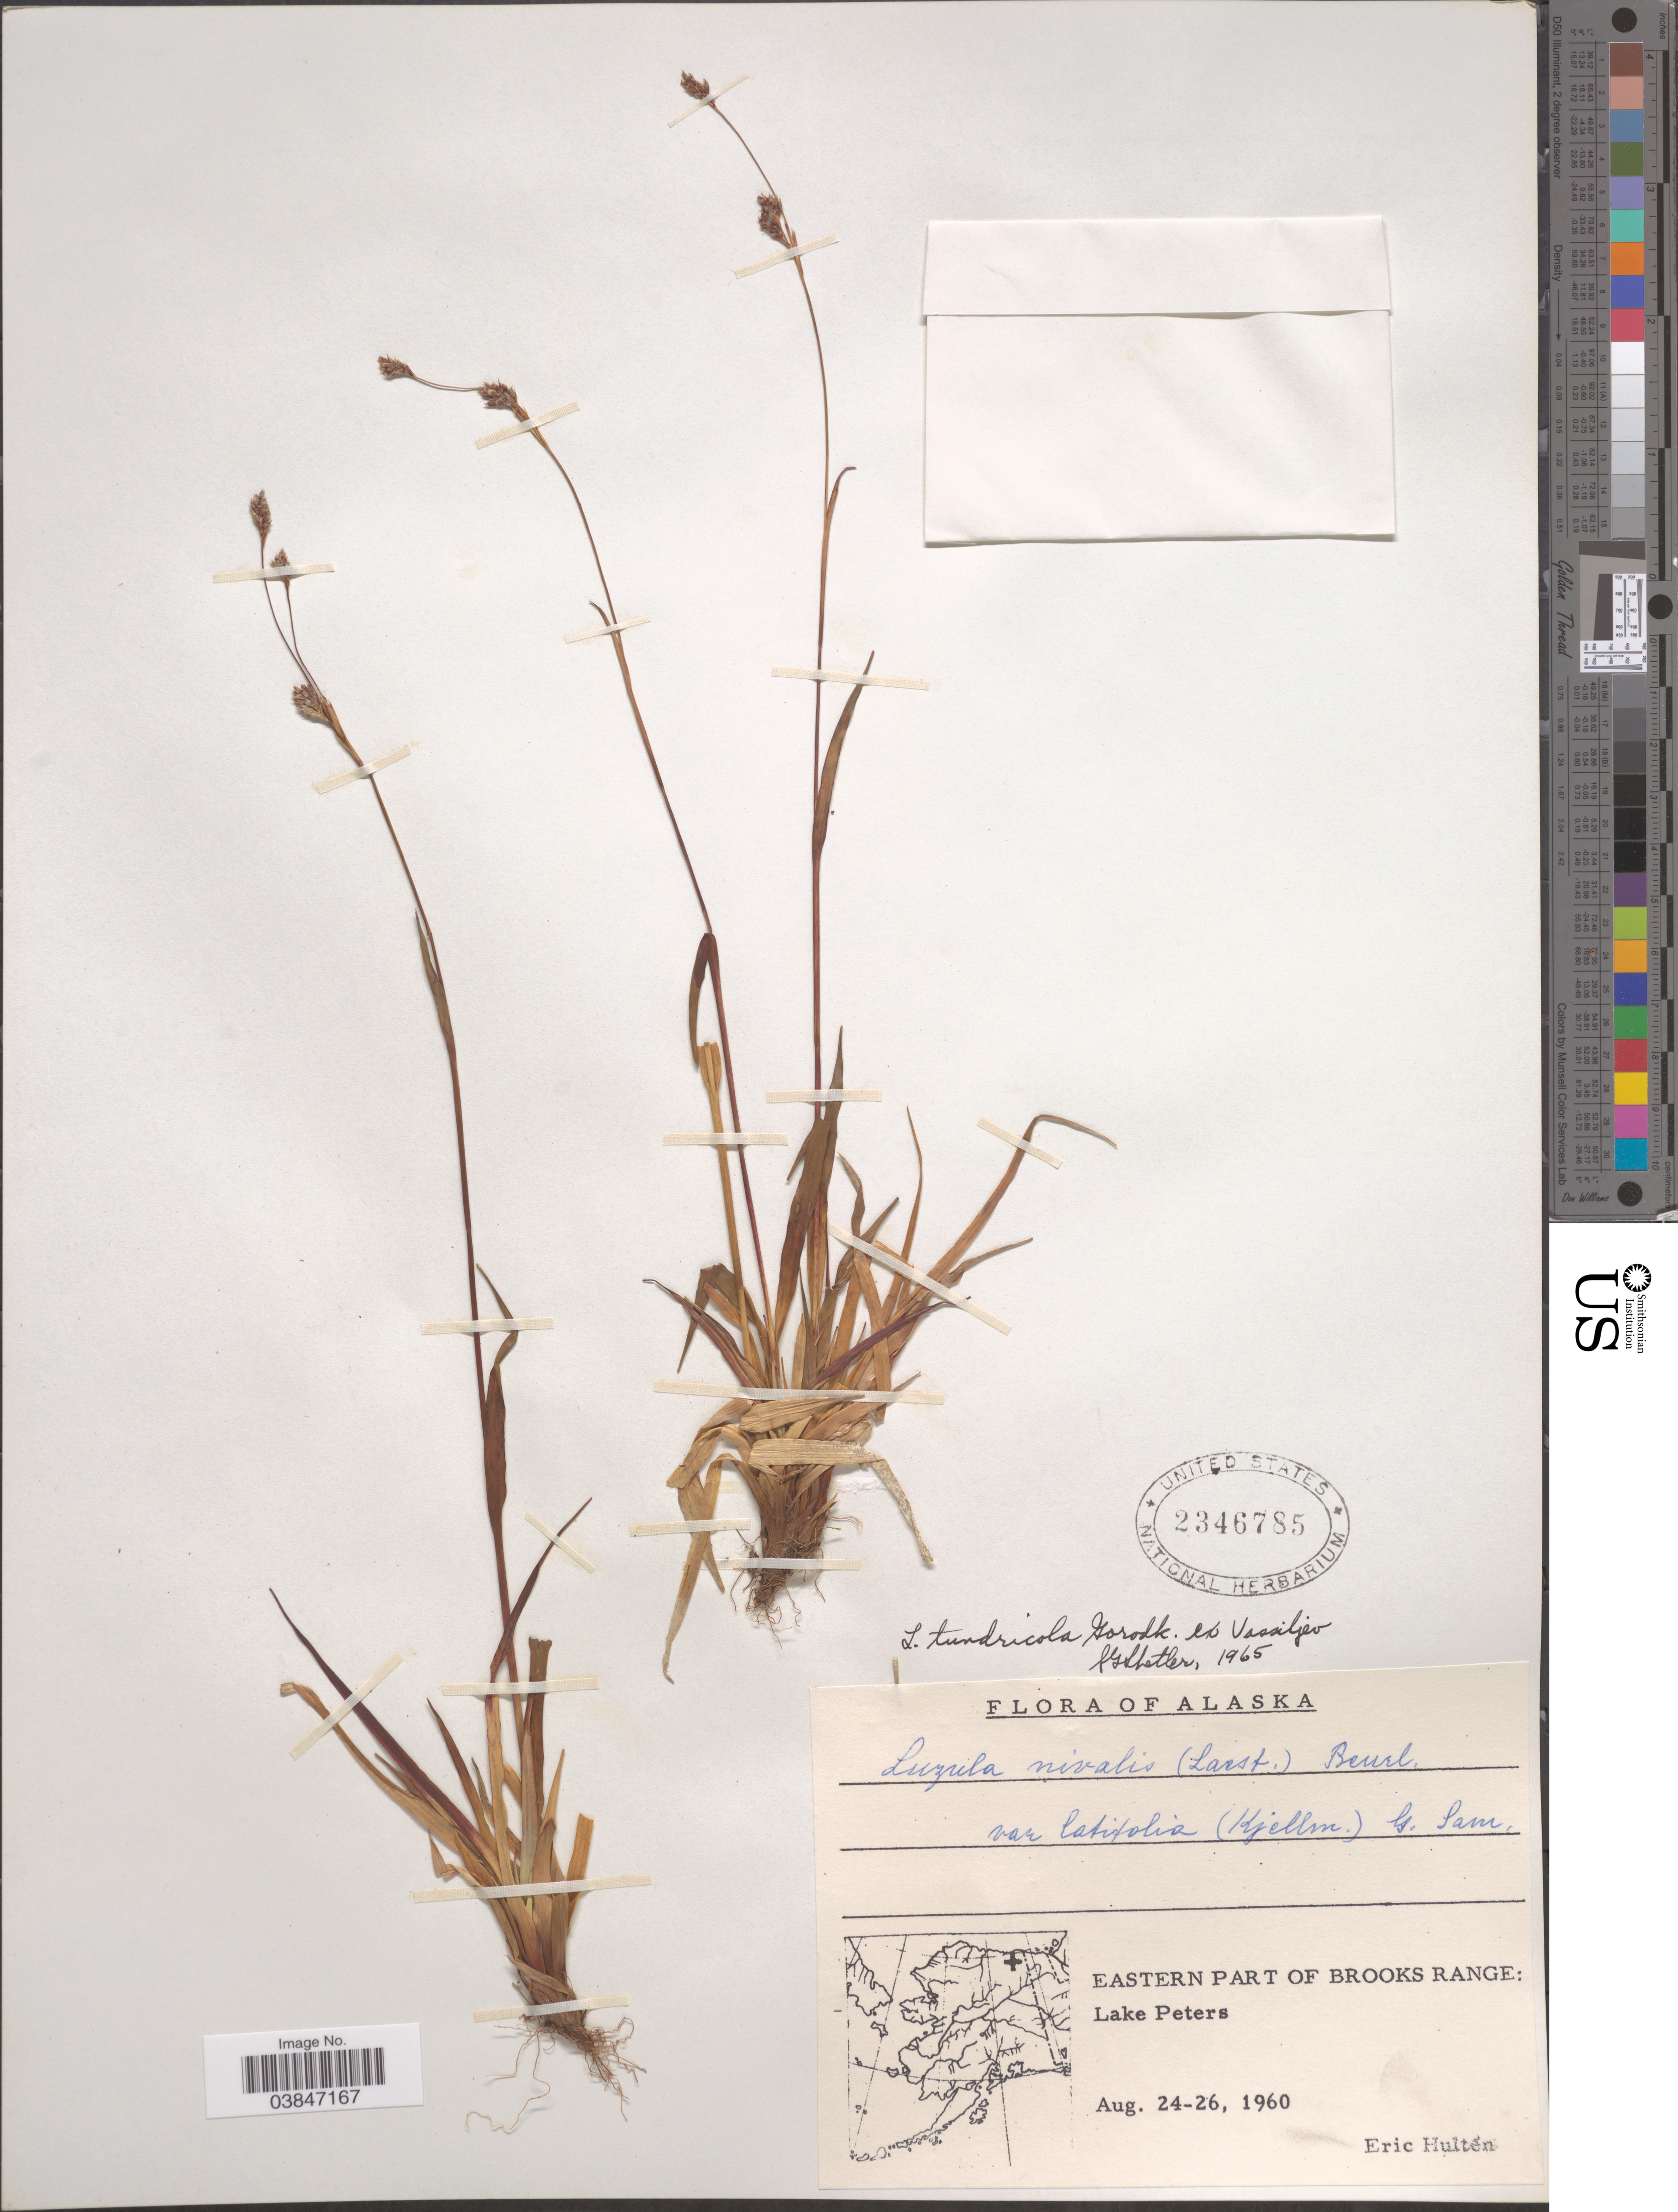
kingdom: Plantae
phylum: Tracheophyta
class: Liliopsida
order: Poales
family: Juncaceae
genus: Luzula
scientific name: Luzula tundricola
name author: (Gorodkov) V. Vassil.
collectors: E. G. Hultén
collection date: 1960-08-24/1960-08-26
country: United States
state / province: Alaska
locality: Eastern Part of Brooks Range: Lake Peters.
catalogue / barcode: US 2346785